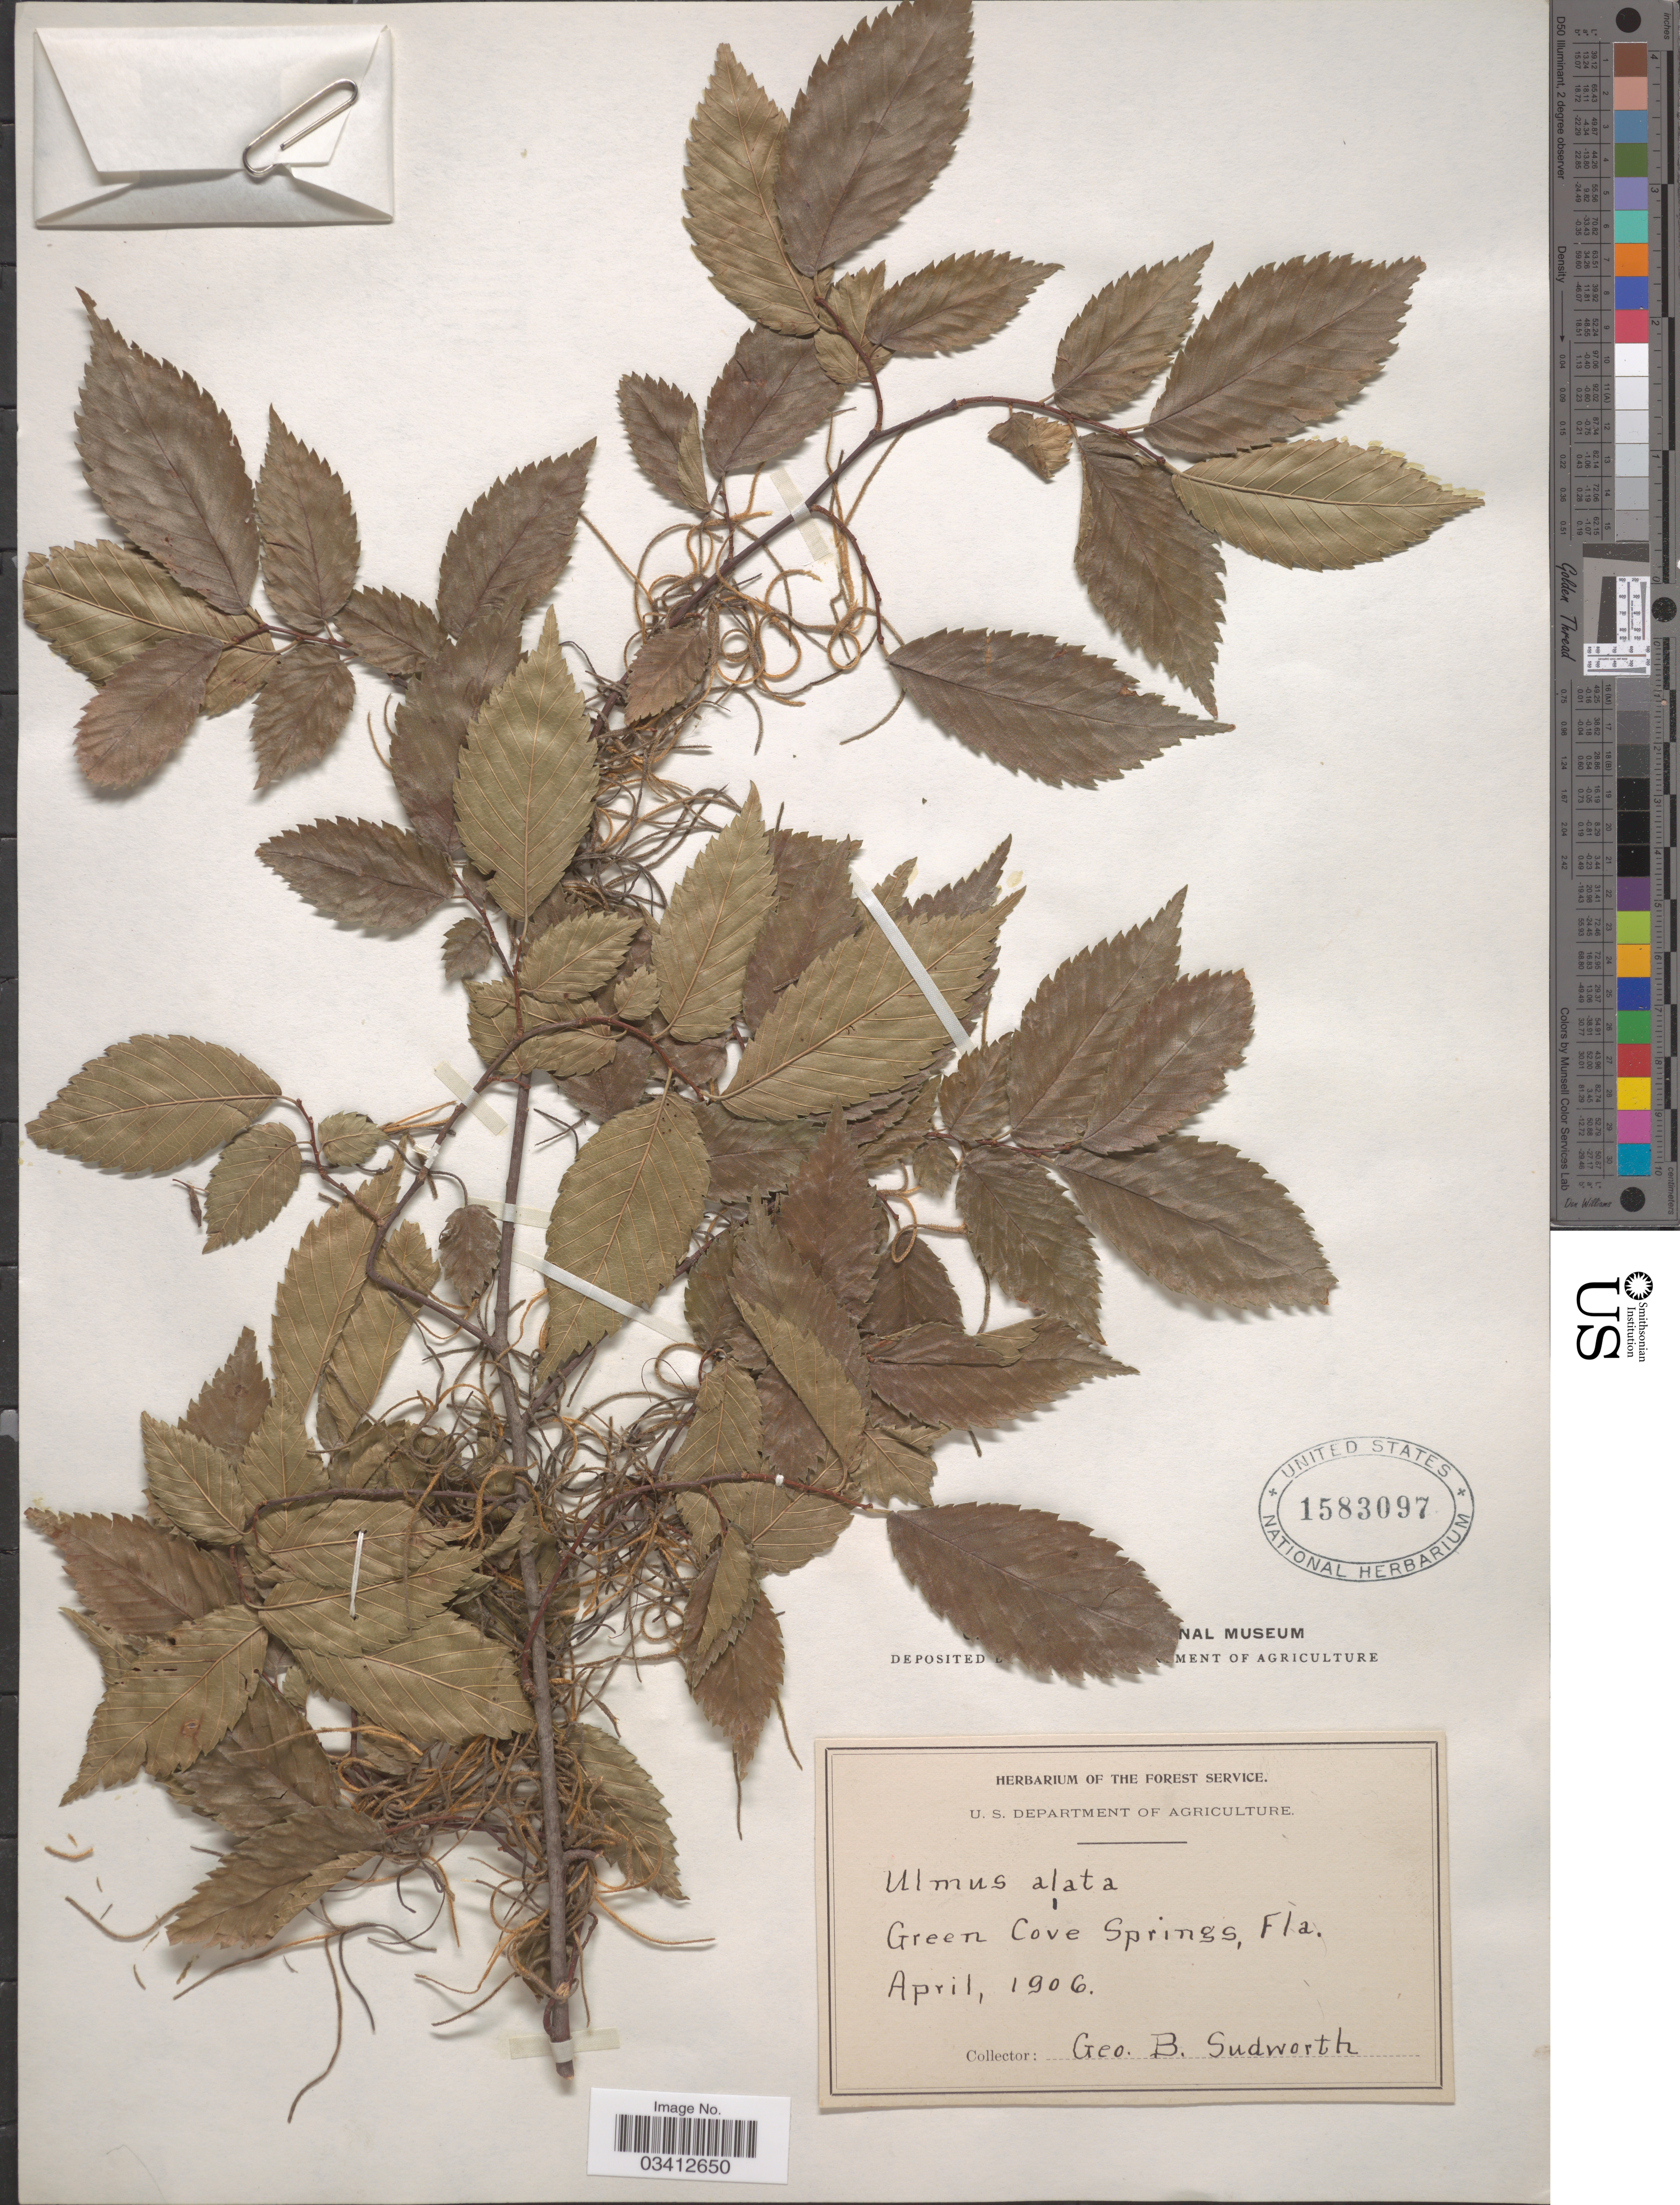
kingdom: Plantae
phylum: Tracheophyta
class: Magnoliopsida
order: Rosales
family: Ulmaceae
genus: Ulmus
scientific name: Ulmus alata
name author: Michx.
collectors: G. B. Sudworth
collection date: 1906-04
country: United States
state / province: Florida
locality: Green Cove Springs.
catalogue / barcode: US 1583097